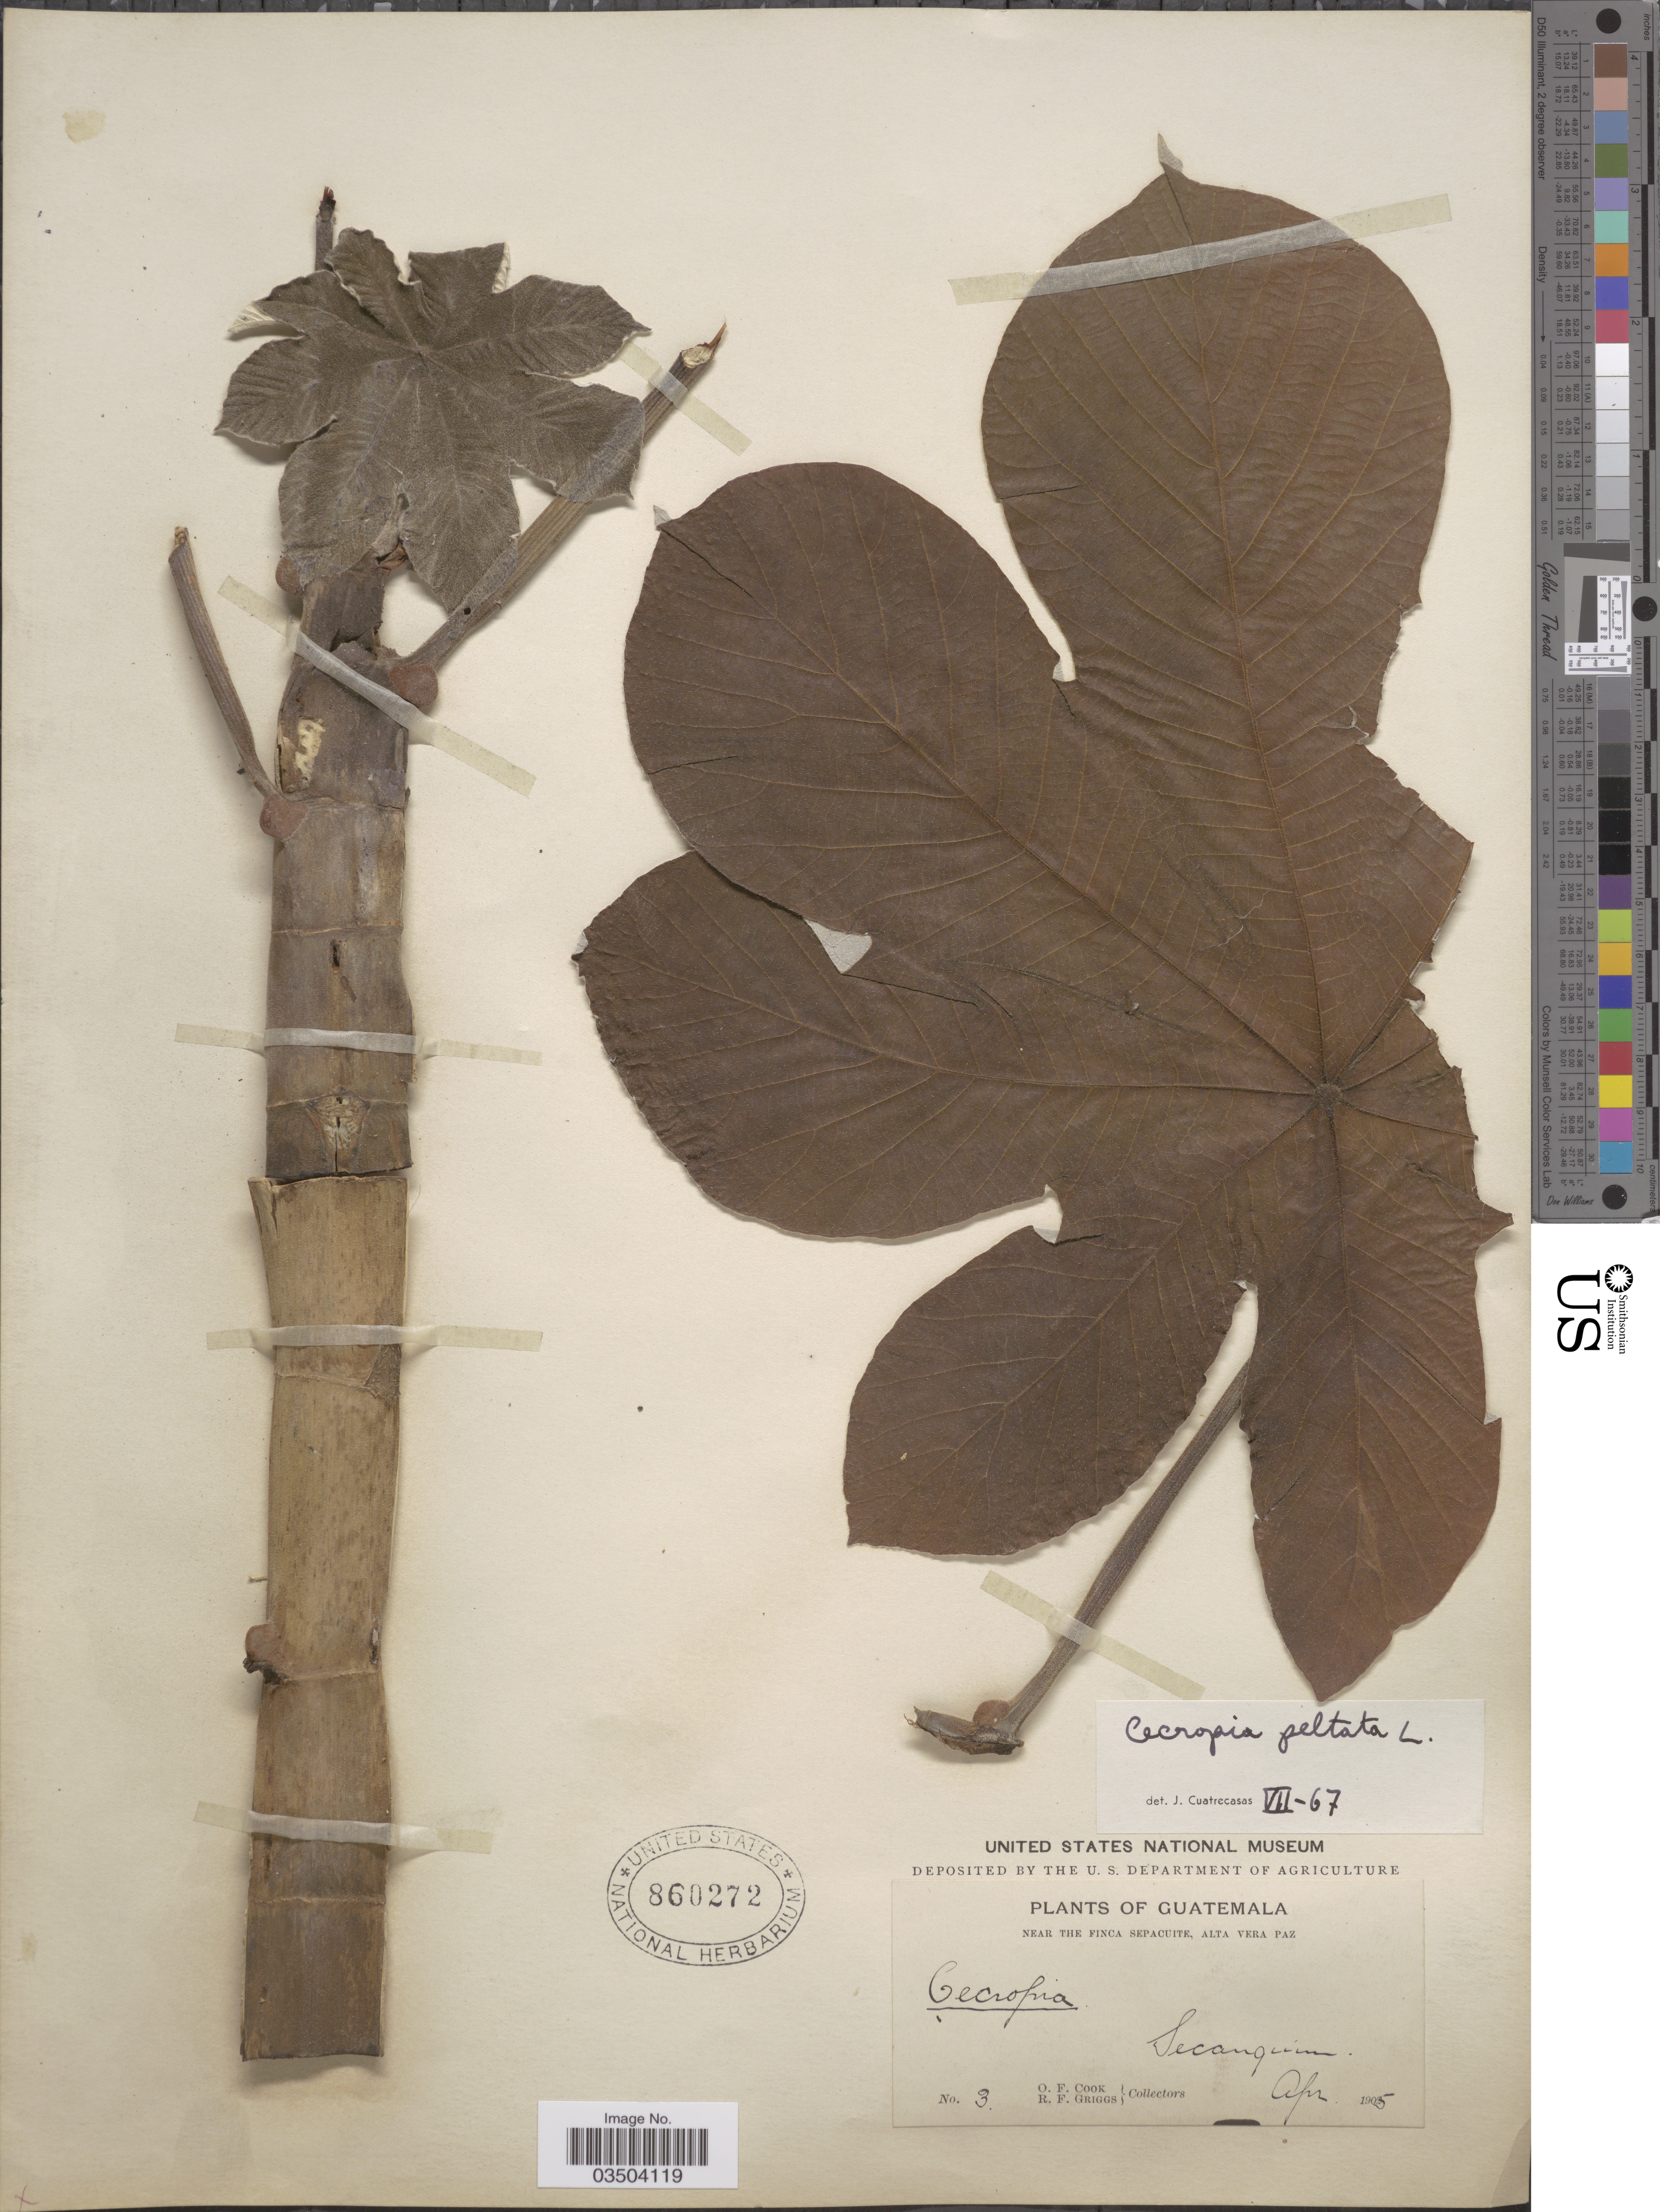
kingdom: Plantae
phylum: Tracheophyta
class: Magnoliopsida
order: Rosales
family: Urticaceae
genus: Cecropia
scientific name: Cecropia peltata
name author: L.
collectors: O. F. Cook & R. F. Griggs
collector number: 3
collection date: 1905-04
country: Guatemala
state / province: Alta Verapaz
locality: Near the Finca Sepacuite, Alta Vera Paz. Secanquim.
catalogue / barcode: US 860272